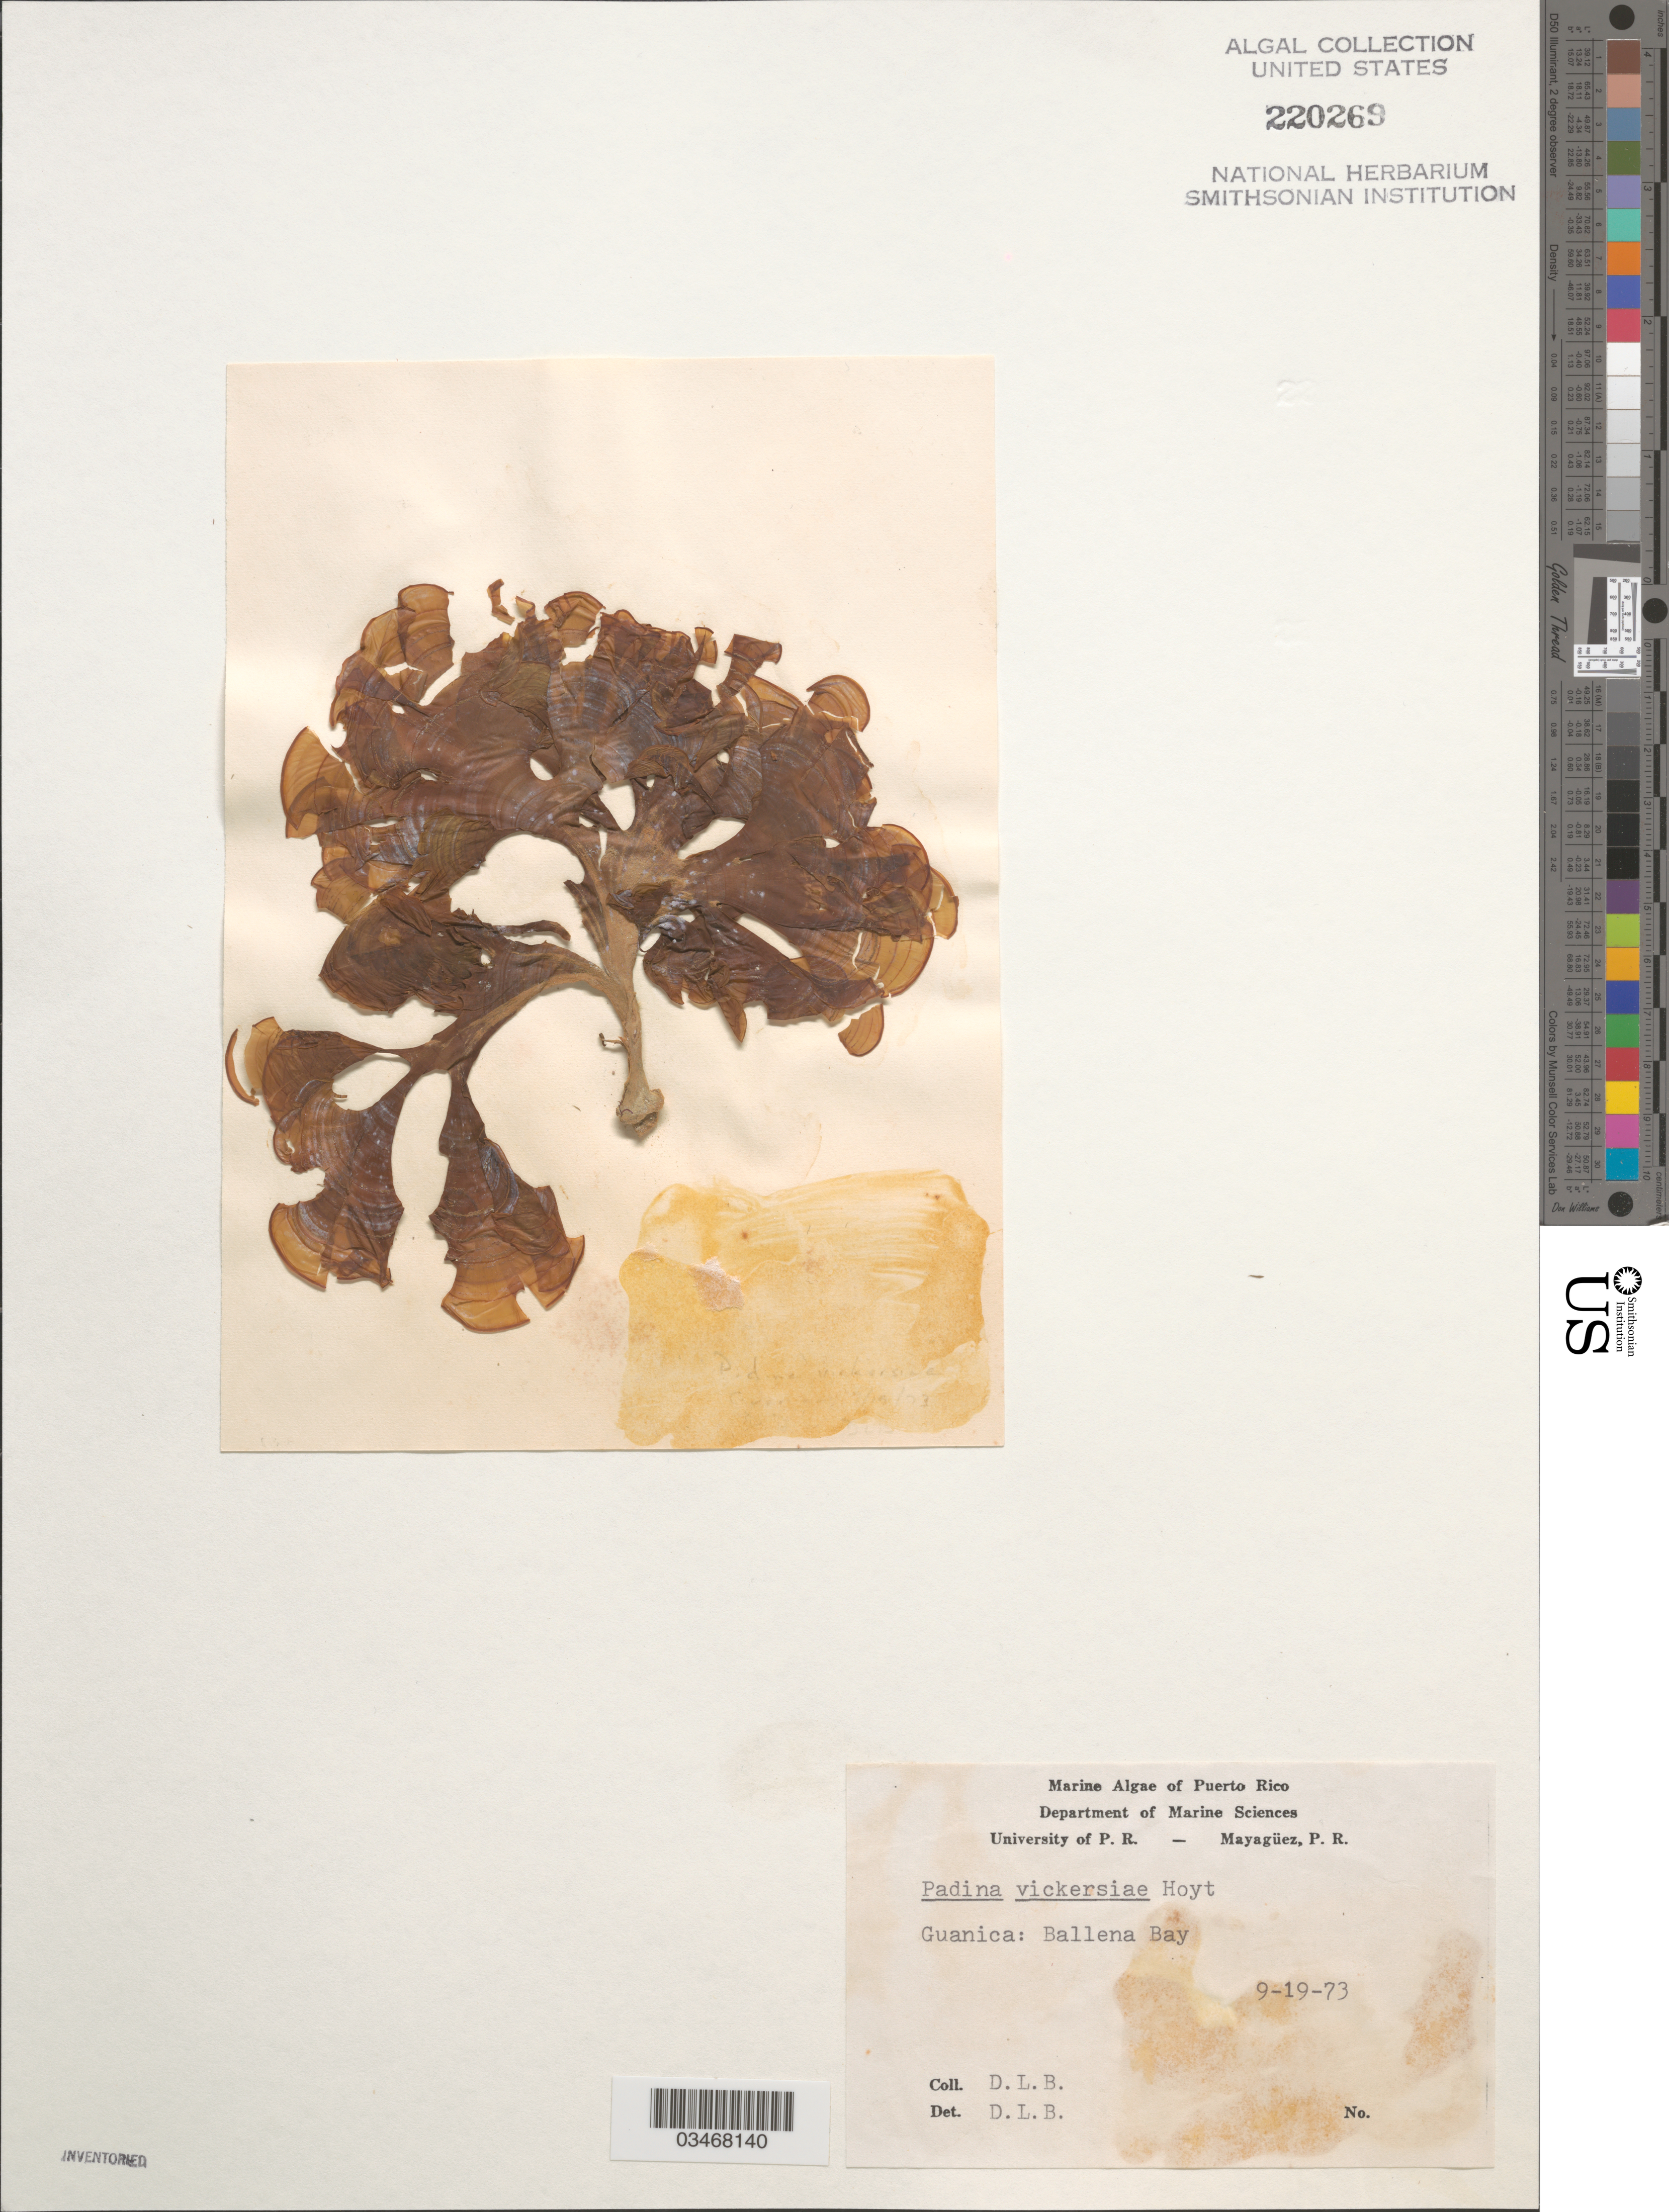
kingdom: Chromista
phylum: Ochrophyta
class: Phaeophyceae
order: Dictyotales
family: Dictyotaceae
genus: Padina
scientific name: Padina gymnospora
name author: (Kütz.) O.G. Sond.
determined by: Algae name updating Project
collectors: D.L. Ballantine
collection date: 1973-09-19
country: Puerto Rico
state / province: Guanica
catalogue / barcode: US 220269